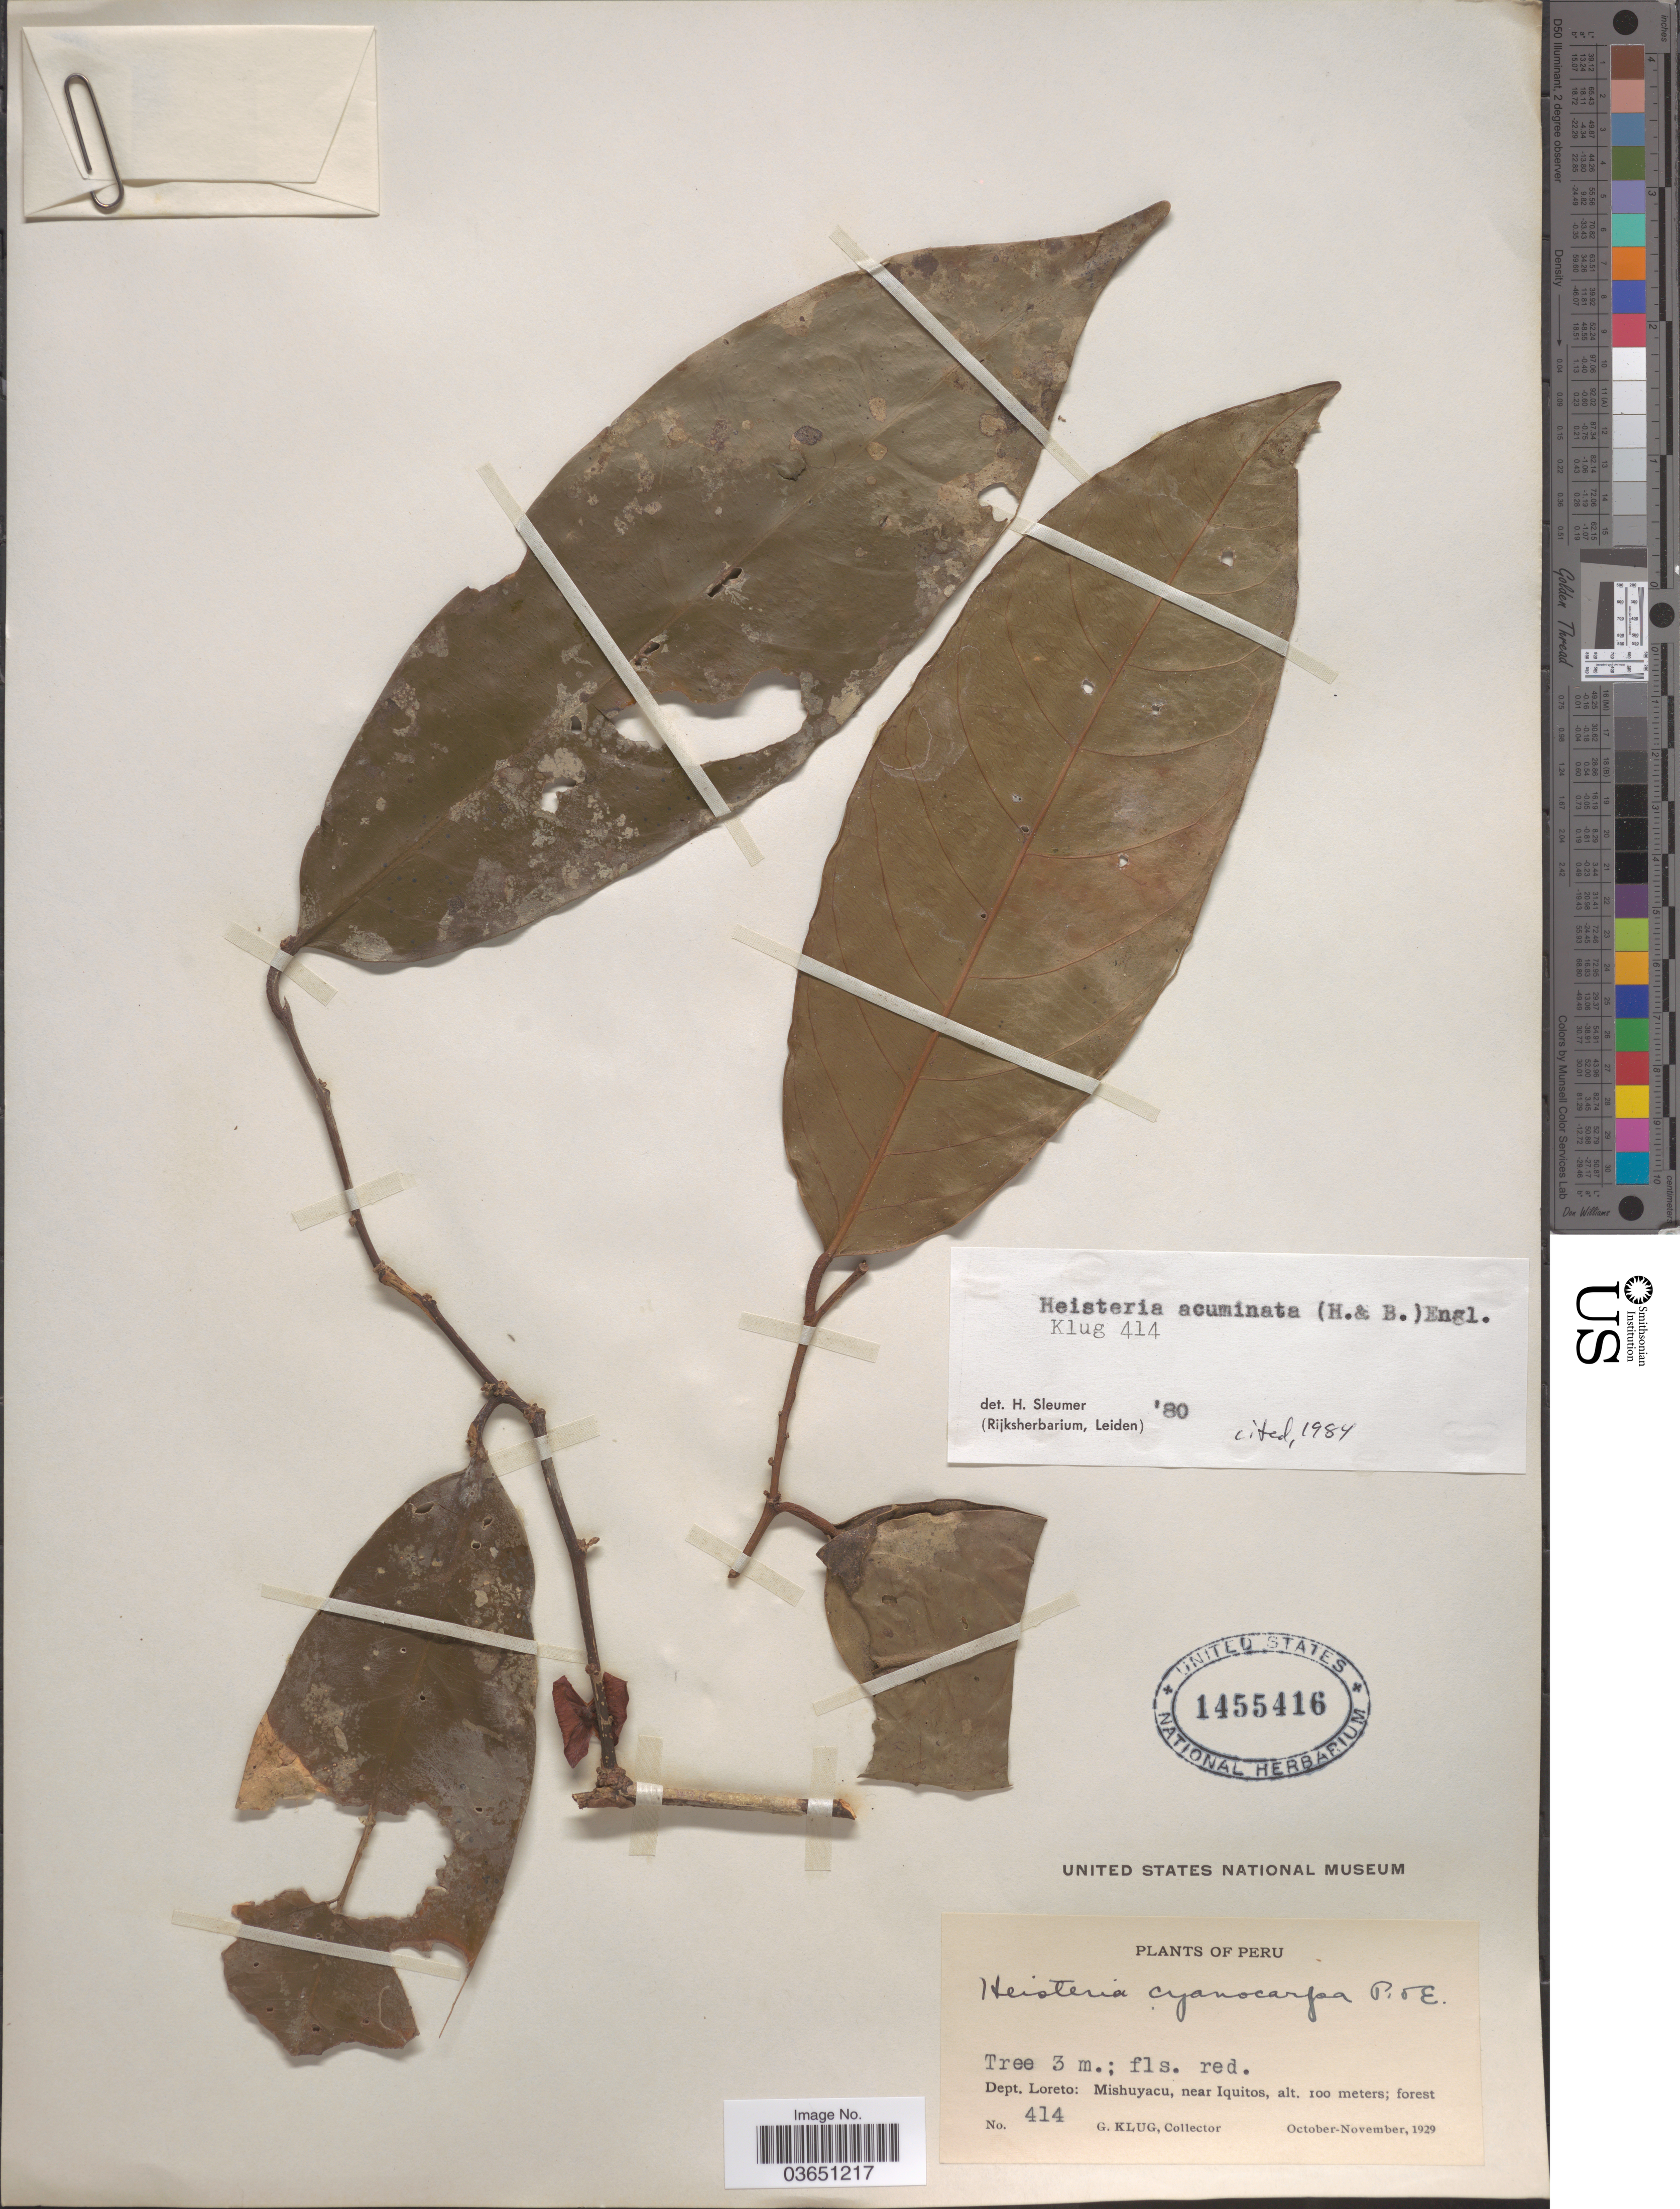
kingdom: Plantae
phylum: Tracheophyta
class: Magnoliopsida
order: Santalales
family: Erythropalaceae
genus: Heisteria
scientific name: Heisteria acuminata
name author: (Humb. & Bonpl.) Engl.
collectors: G. Klug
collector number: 414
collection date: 1929-10/1929-11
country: Peru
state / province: Loreto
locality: Dept. Loreto: Mishuyacu, near Iquitos.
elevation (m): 100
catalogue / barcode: US 1455416